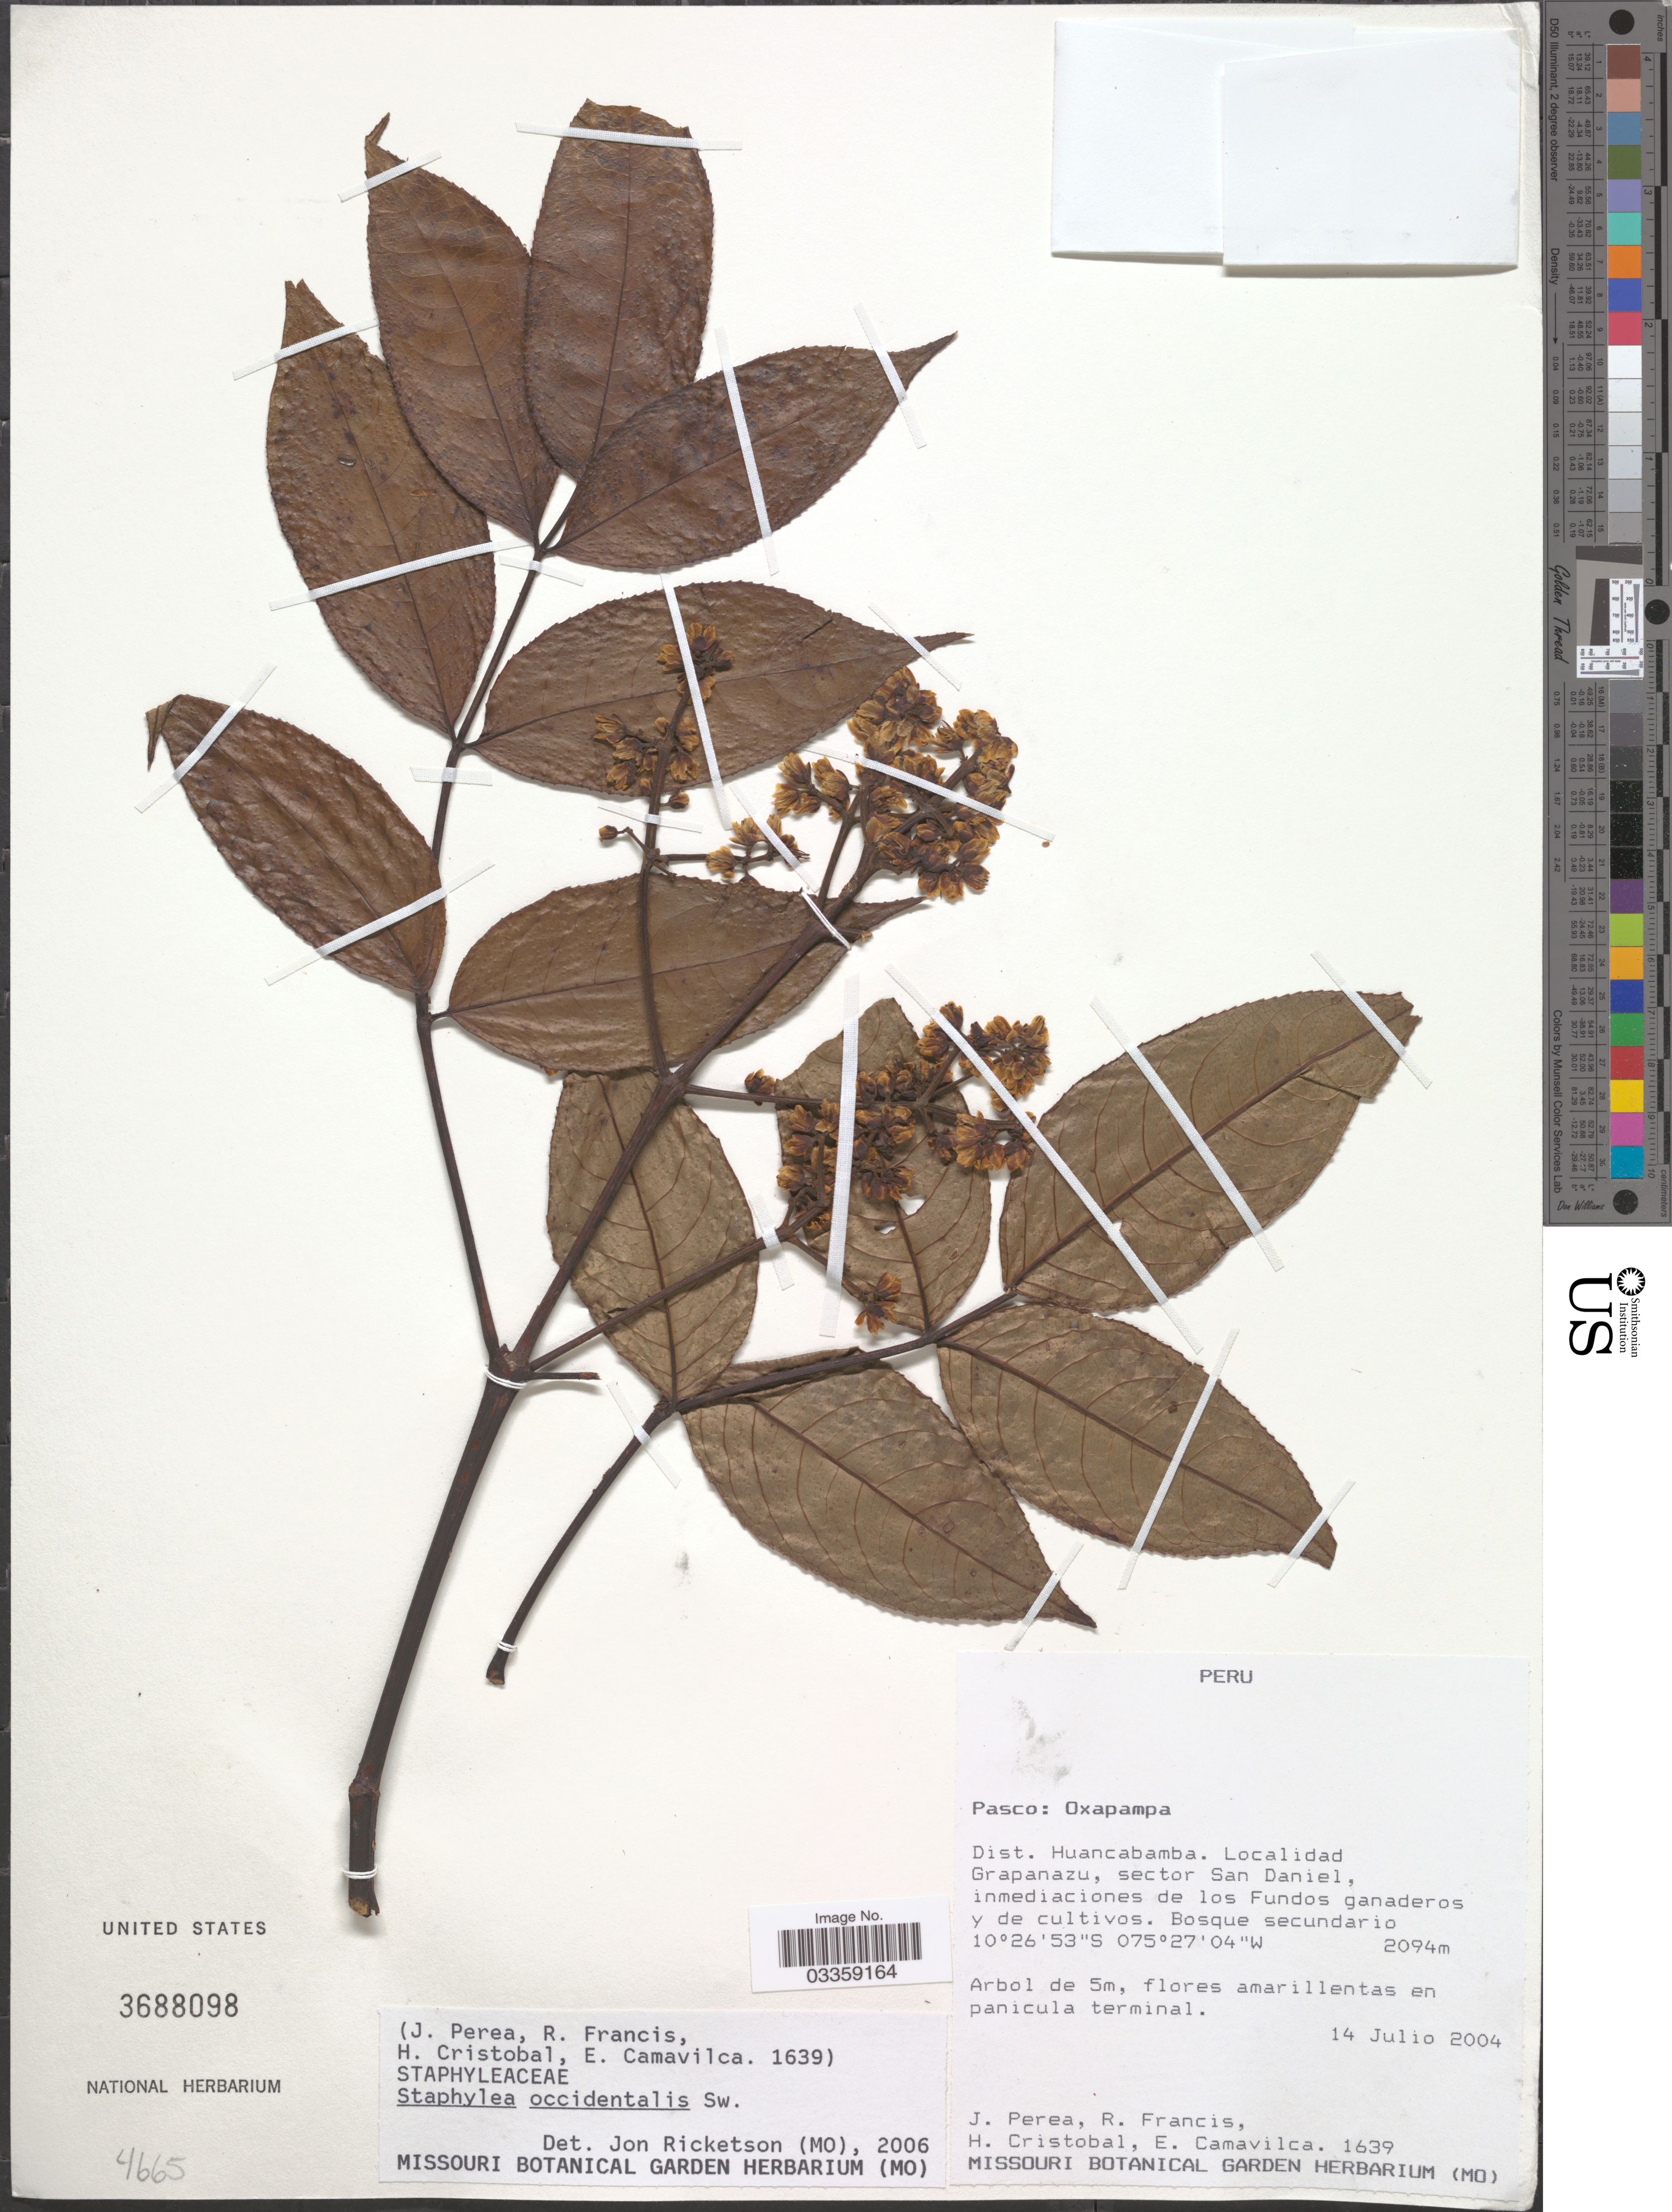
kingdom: Plantae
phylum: Tracheophyta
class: Magnoliopsida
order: Crossosomatales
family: Staphyleaceae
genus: Turpinia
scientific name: Turpinia occidentalis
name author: (Sw.) G. Don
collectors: J. Perea, R. Francis, H. Cristobal & E. Camavilca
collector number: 1639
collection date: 2004-07-14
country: Peru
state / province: Pasco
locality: Oxapampa. Dist. Huancabamba. Localidad Grapanazu, sector San Daniel, inmediaciones de los Fundos ganaderos y de cultivos.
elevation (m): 2094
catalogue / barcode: US 3688098